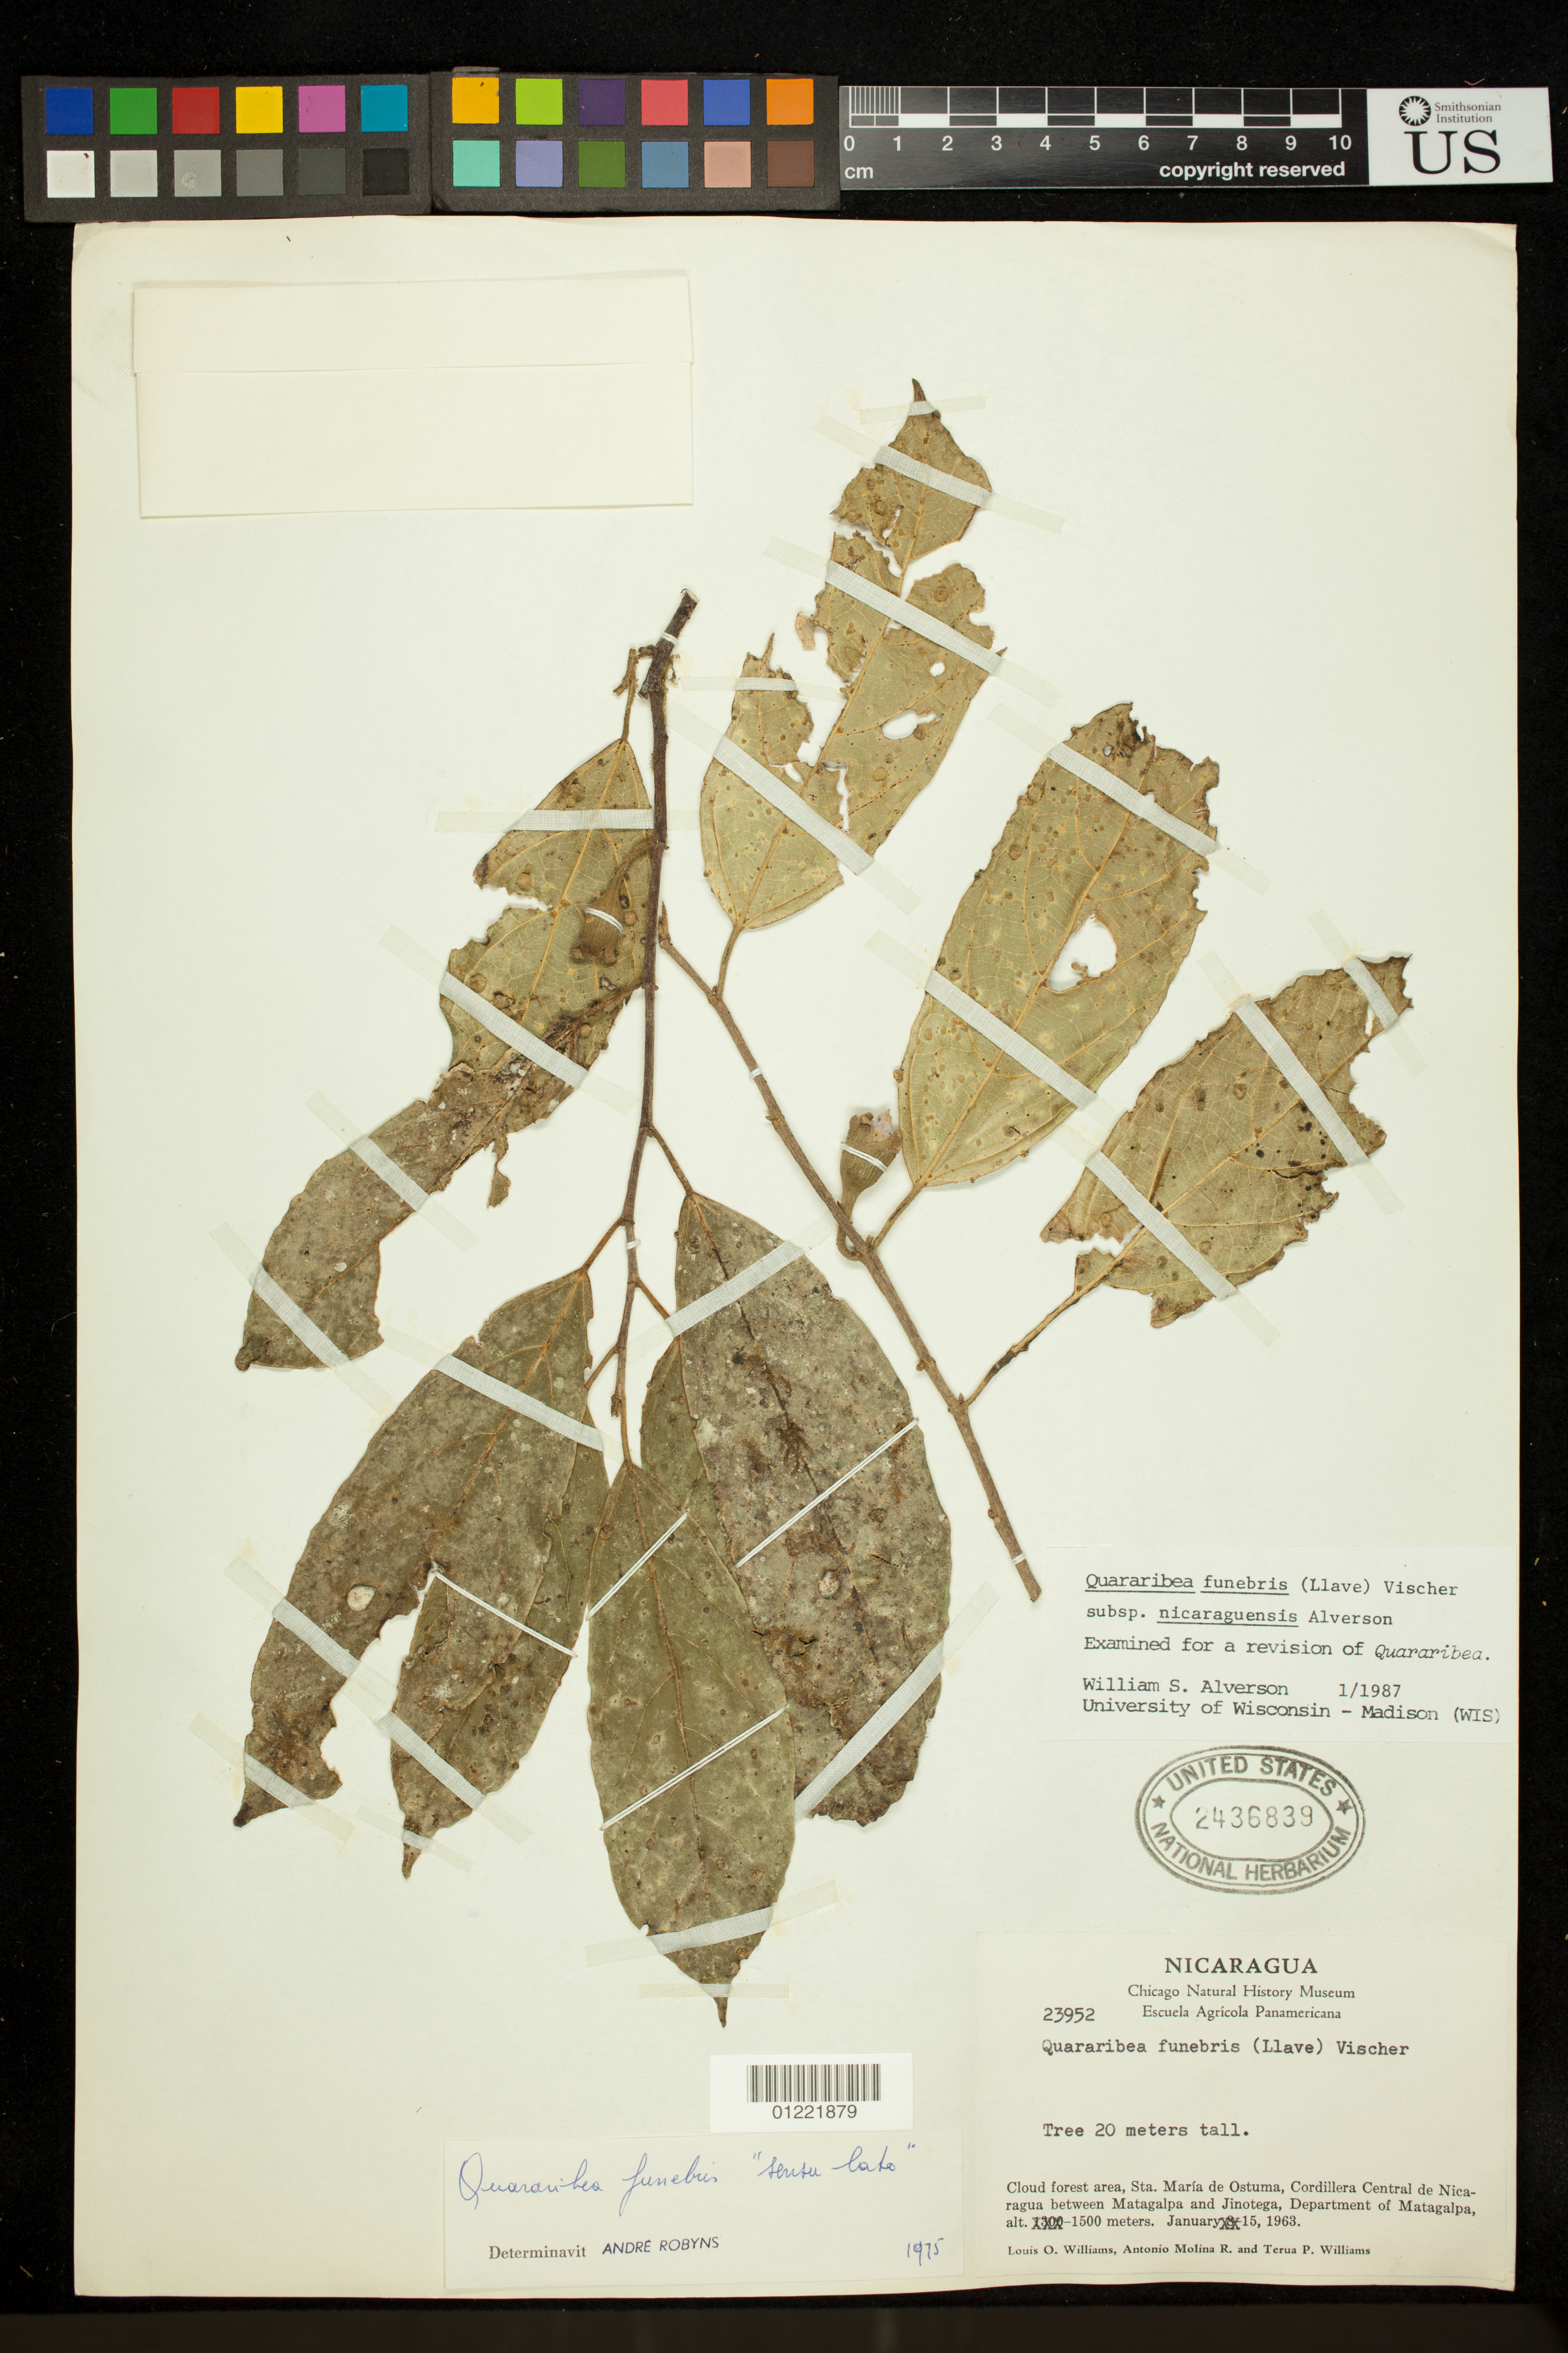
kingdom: Plantae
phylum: Tracheophyta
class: Magnoliopsida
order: Malvales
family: Malvaceae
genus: Quararibea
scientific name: Quararibea funebris subsp. nicaraguensis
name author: W.S. Alverson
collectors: L. O. Williams, A. Molina R. & T. P. Williams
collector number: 23952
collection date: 1963-01-15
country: Nicaragua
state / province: Matagalpa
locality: Cloud forest area, Sta. Maria de Ostuma, Cordillera Central de Nicaragua between Matagalpa and Jinotega.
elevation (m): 1500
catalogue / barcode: US 2436839